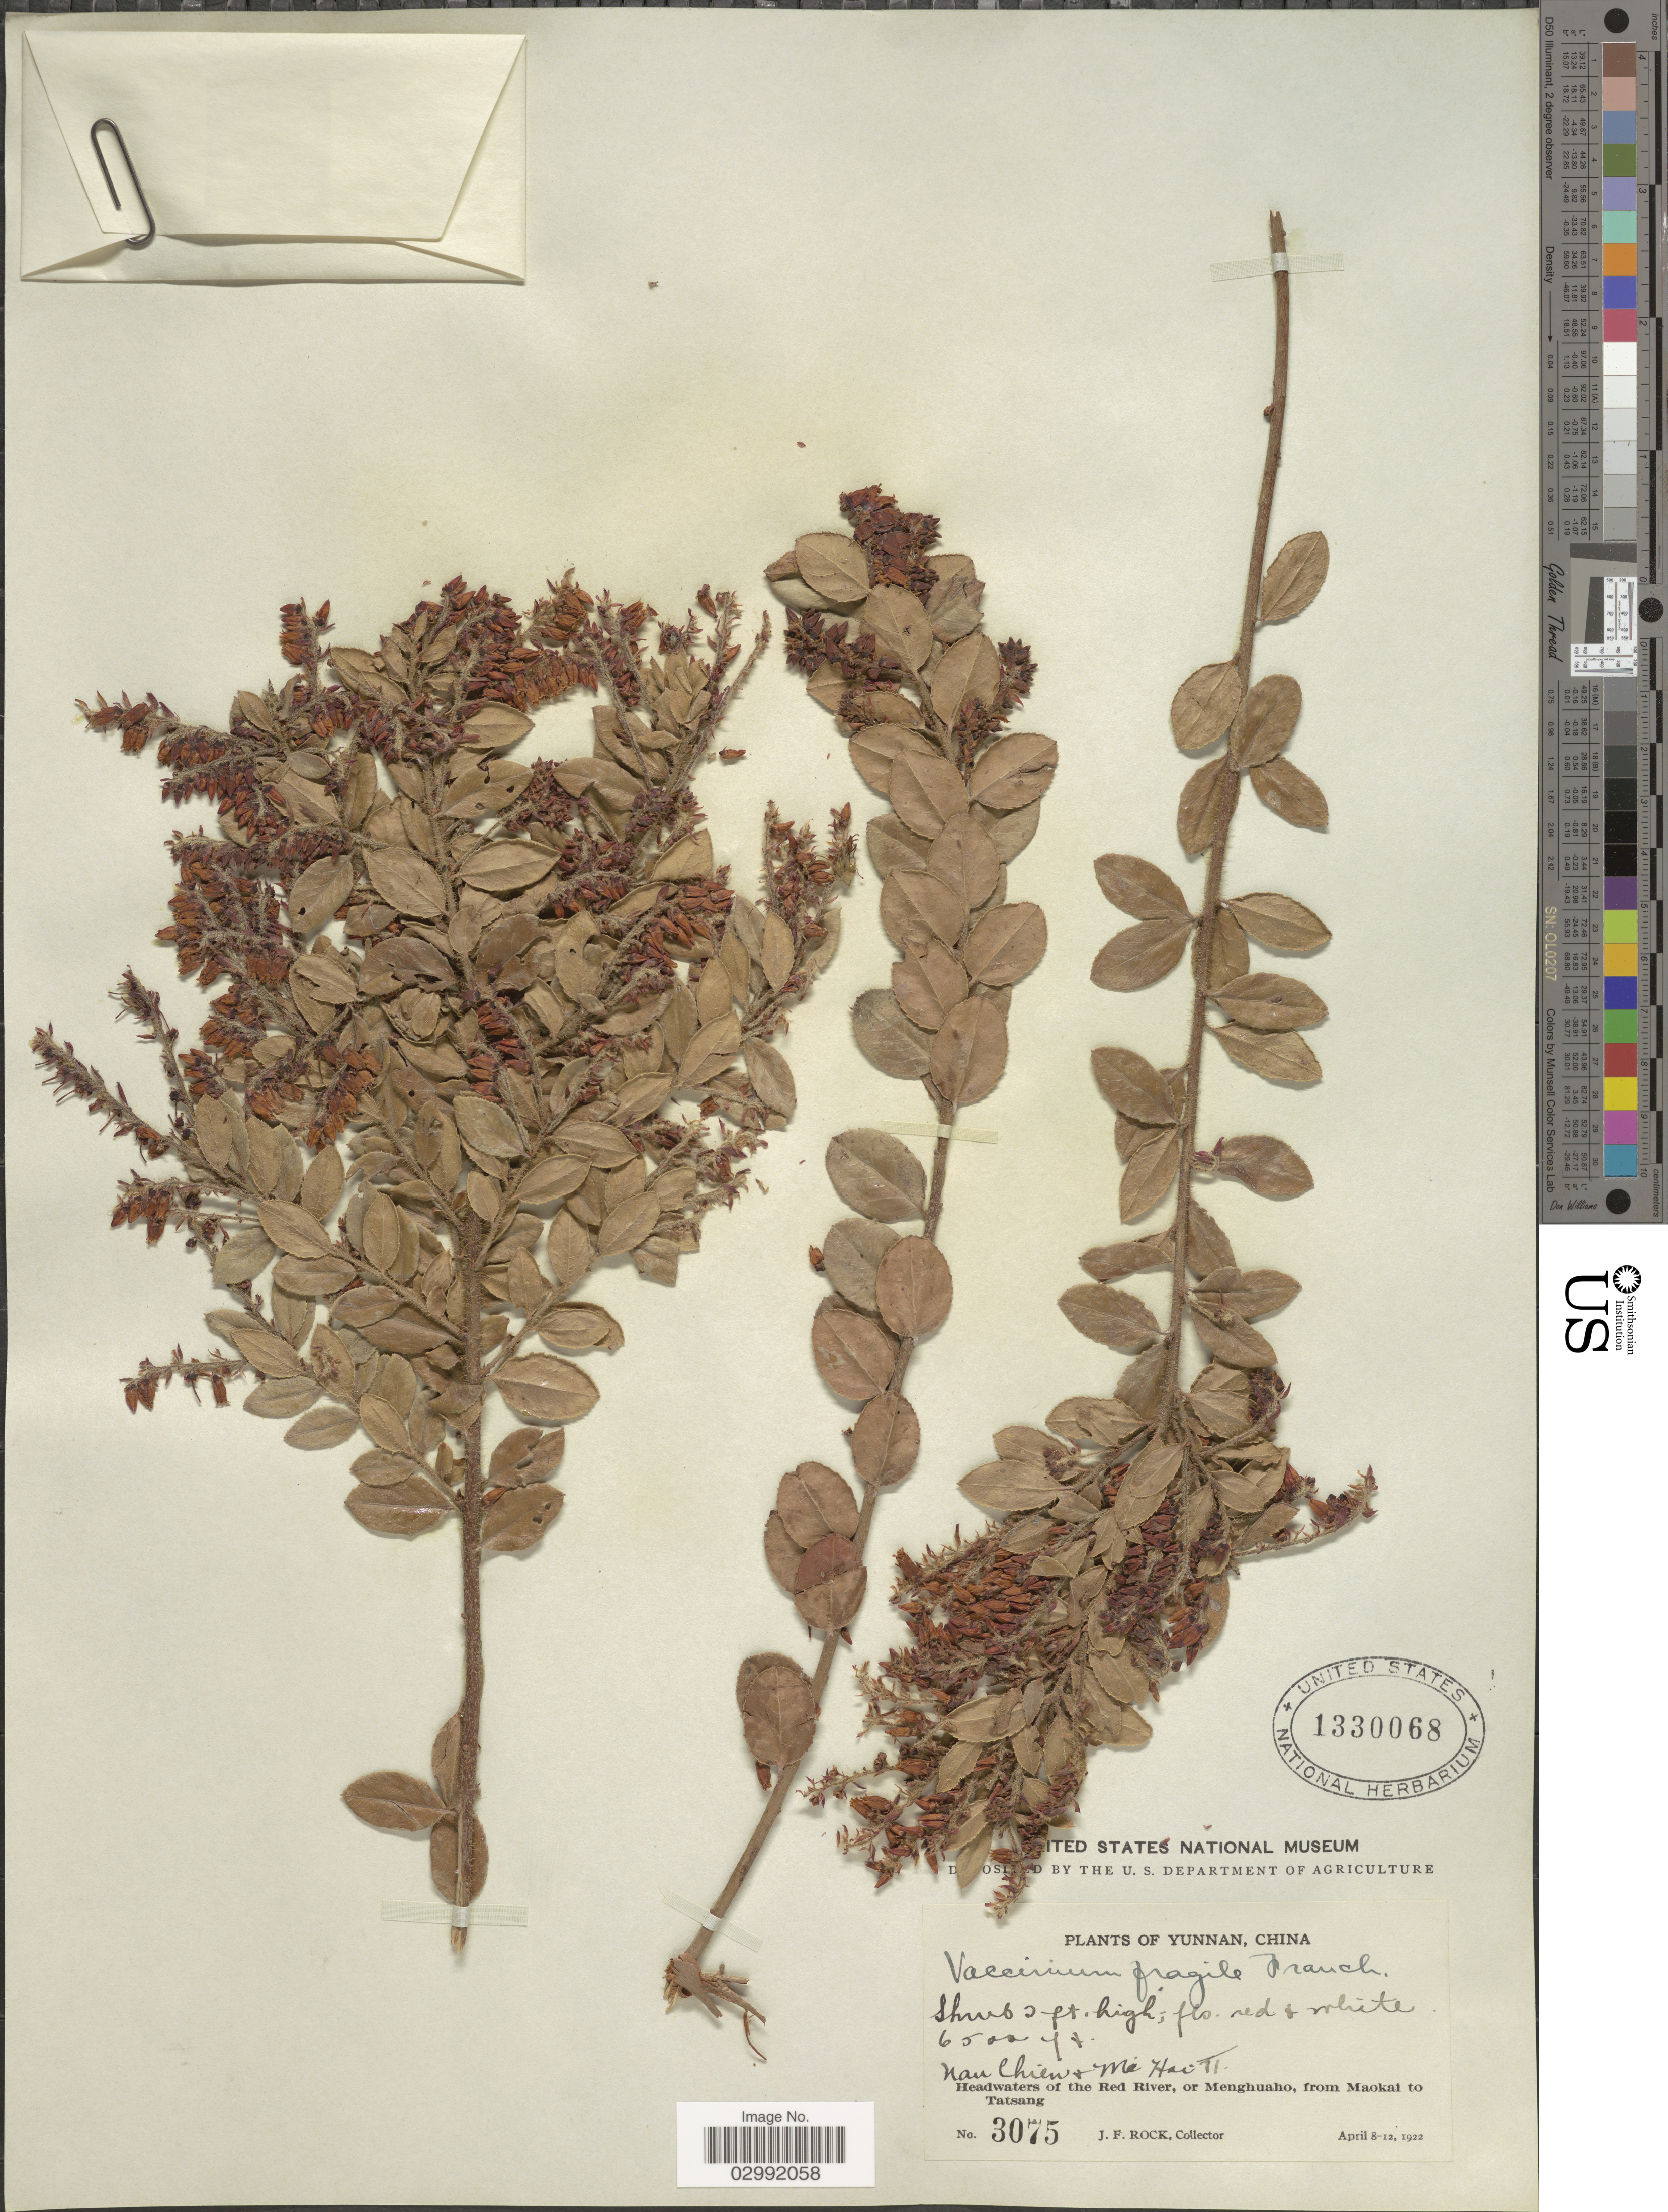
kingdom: Plantae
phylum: Tracheophyta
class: Magnoliopsida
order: Ericales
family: Ericaceae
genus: Vaccinium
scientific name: Vaccinium fragile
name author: Franch.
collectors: J. Rock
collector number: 3075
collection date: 1922-04-08/1922-04-12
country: China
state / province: Yunnan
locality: Nan Chiem + Mei Hai Fi. Headwaters of the Red River, or Menghuaho, from Maokai to Tatsang.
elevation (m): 1981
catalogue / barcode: US 1330068